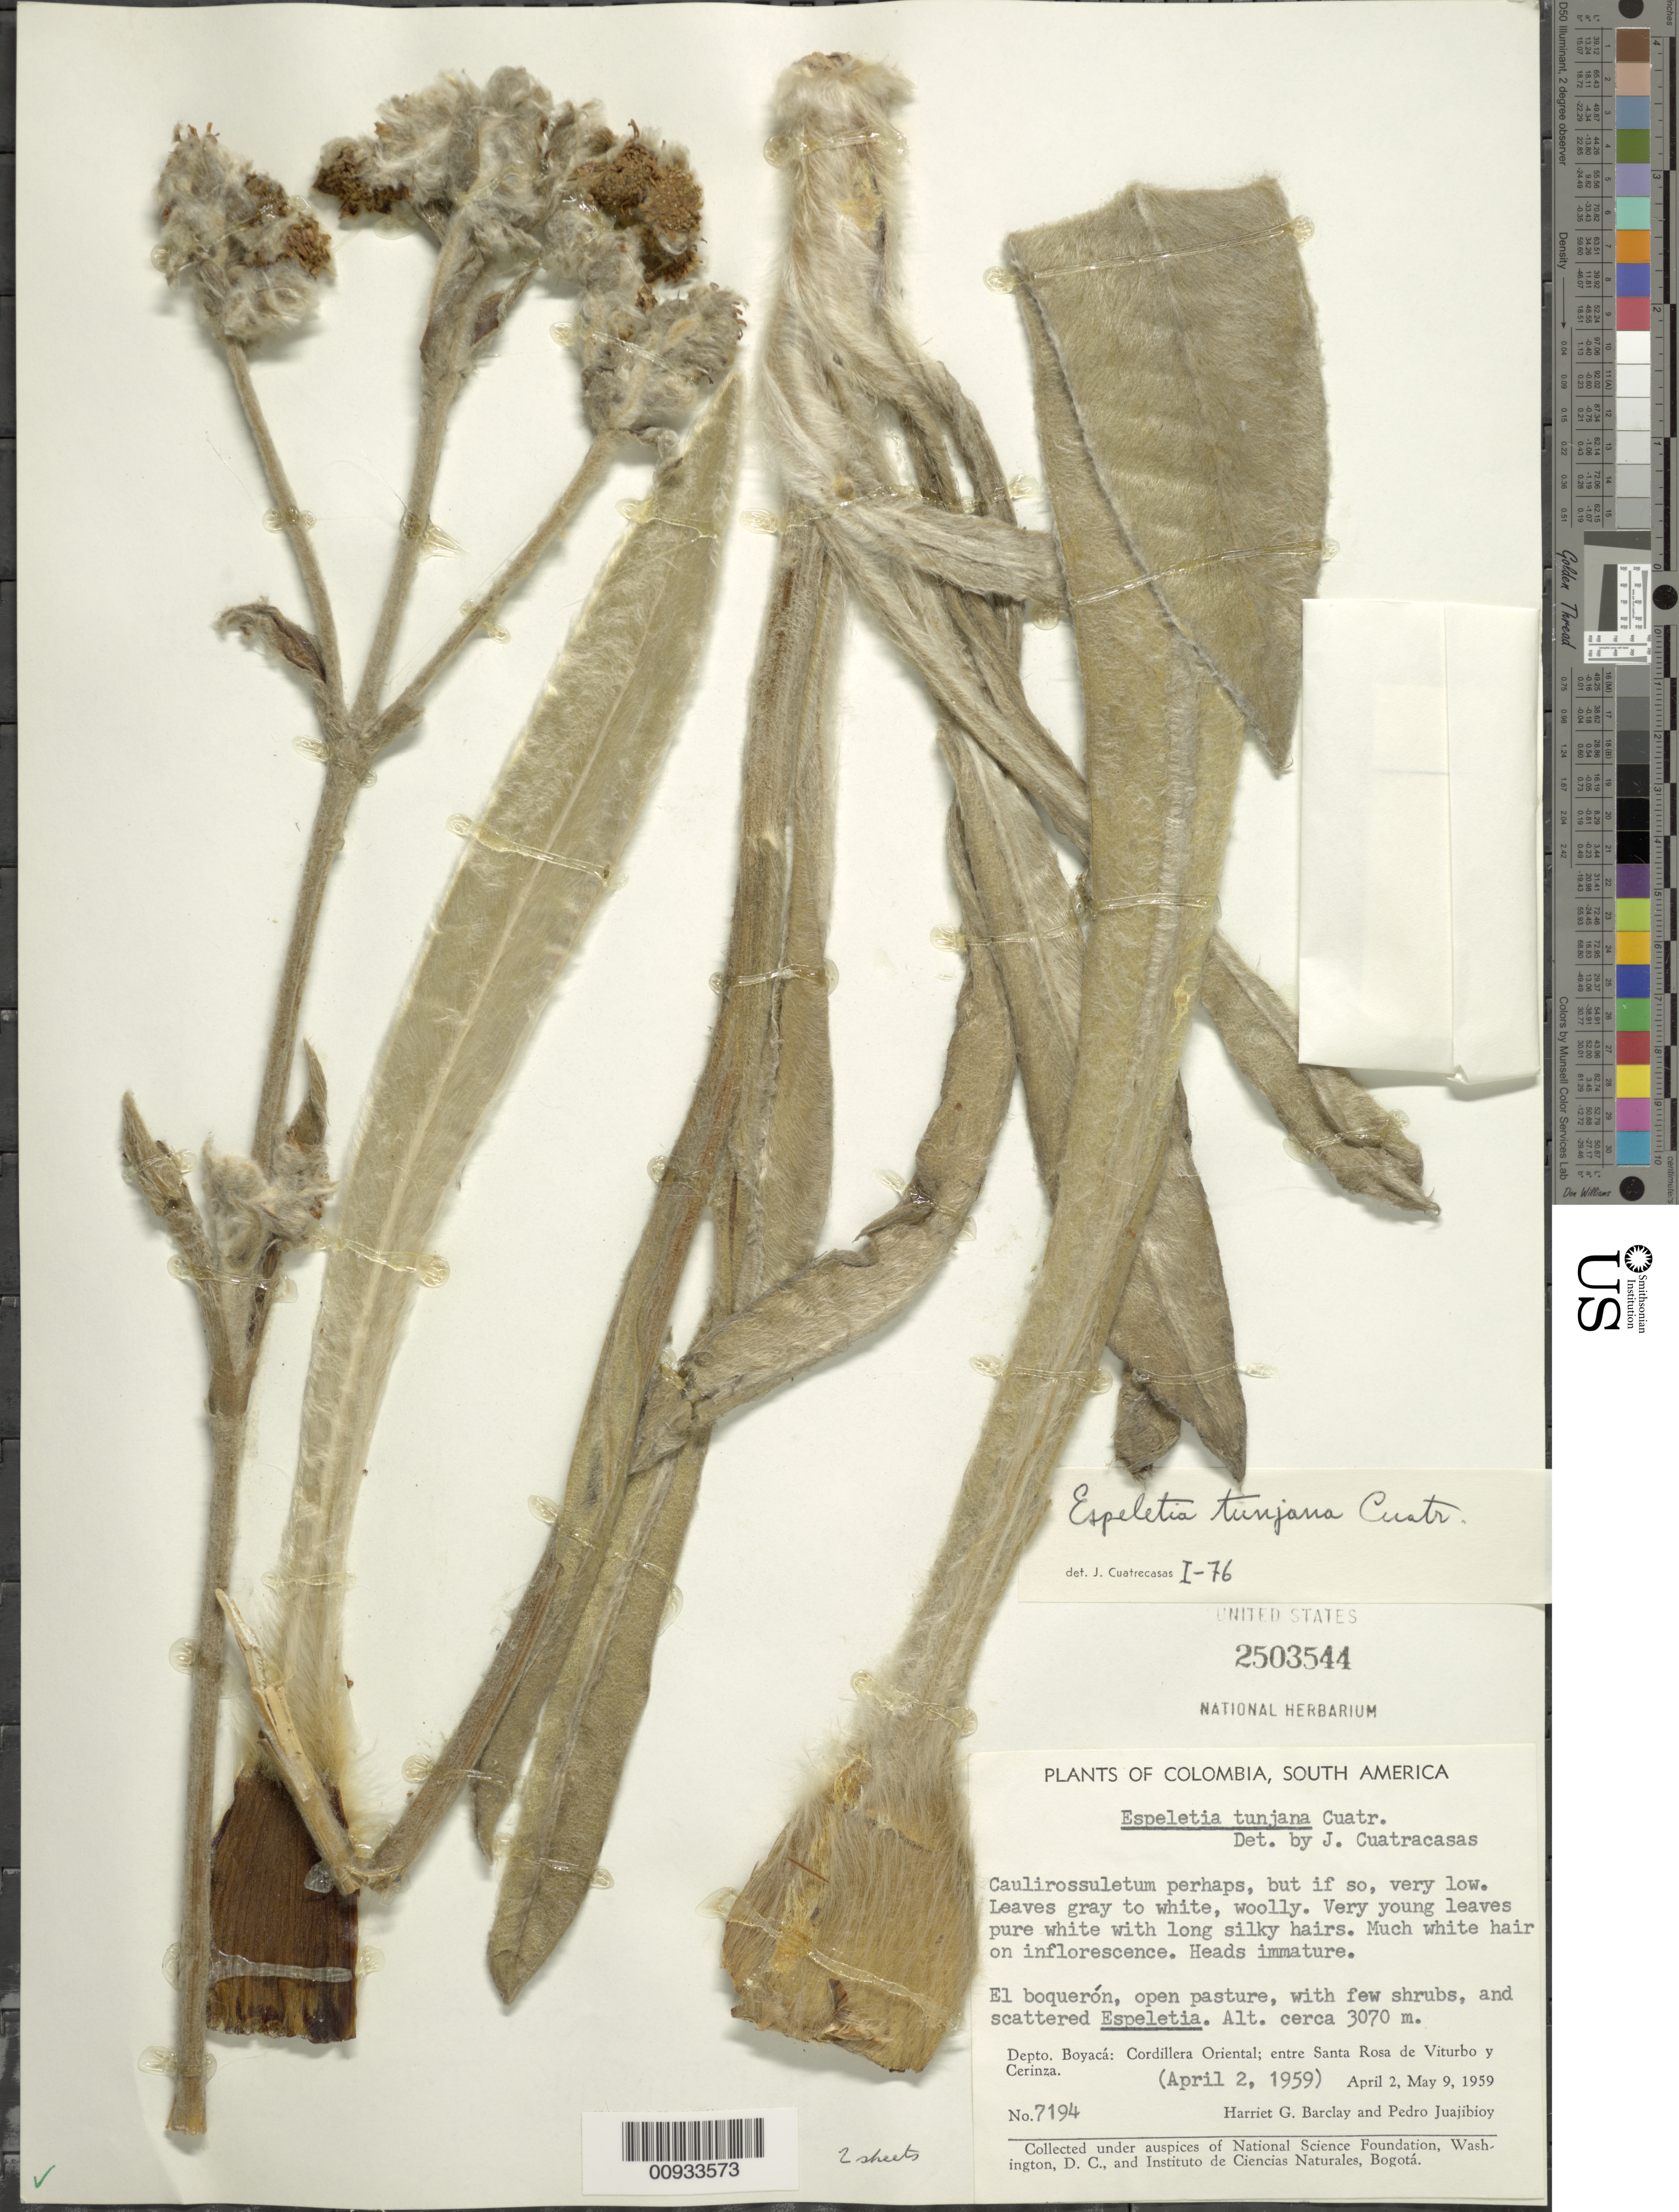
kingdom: Plantae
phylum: Tracheophyta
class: Magnoliopsida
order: Asterales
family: Asteraceae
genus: Espeletia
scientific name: Espeletia tunjana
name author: Cuatrec.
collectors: H. G. Barclay & P. Juajibioy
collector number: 7194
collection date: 1959-04-02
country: Colombia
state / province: Boyacá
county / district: Santa Rosa de Viterbo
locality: Entre Santa Rosa de Viterbo y Cerinza. El boquerón or pass between both towns., SubPáramo and Páramo.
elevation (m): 3070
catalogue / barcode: US 2503544